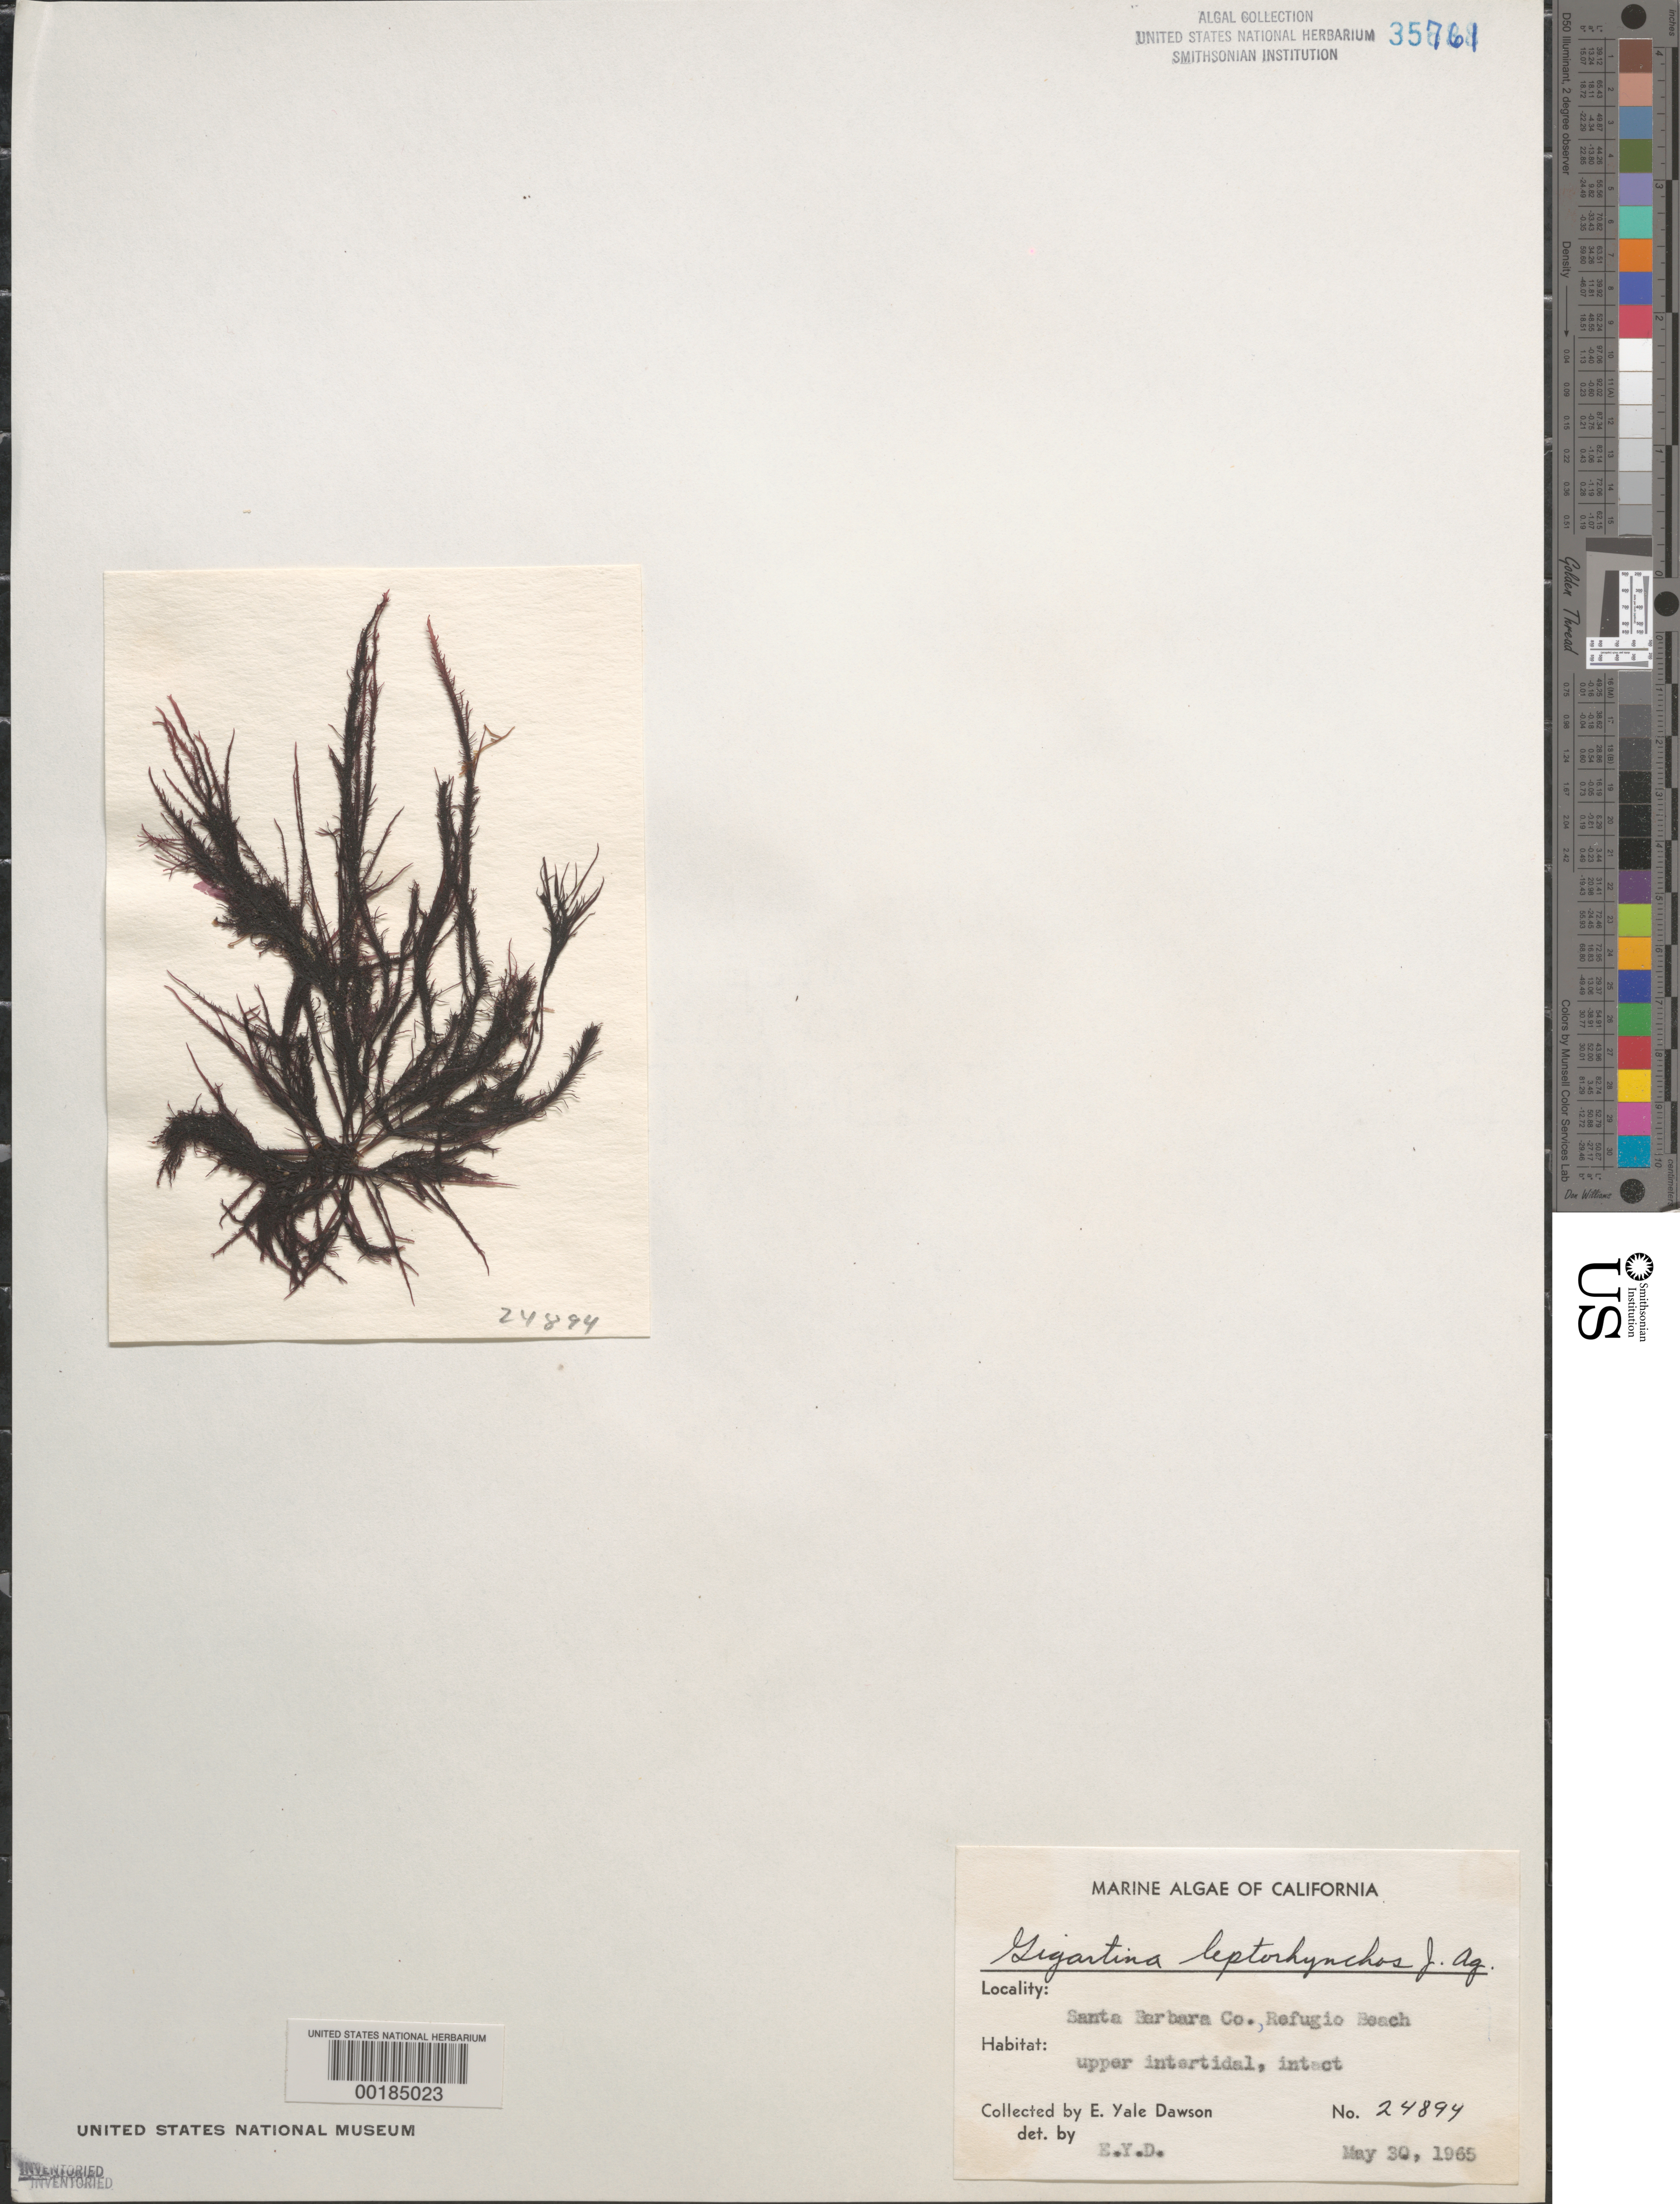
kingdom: Plantae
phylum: Rhodophyta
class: Florideophyceae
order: Gigartinales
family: Gigartinaceae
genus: Mazzaella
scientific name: Mazzaella leptorhynchos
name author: (J. Agardh) Leister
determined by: Algae name updating Project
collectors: E. Y. Dawson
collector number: EYD 24894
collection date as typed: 30 May 1965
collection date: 1965-05-30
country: United States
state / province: California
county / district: Santa Barbara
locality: Refugio Beach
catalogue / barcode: US 35761